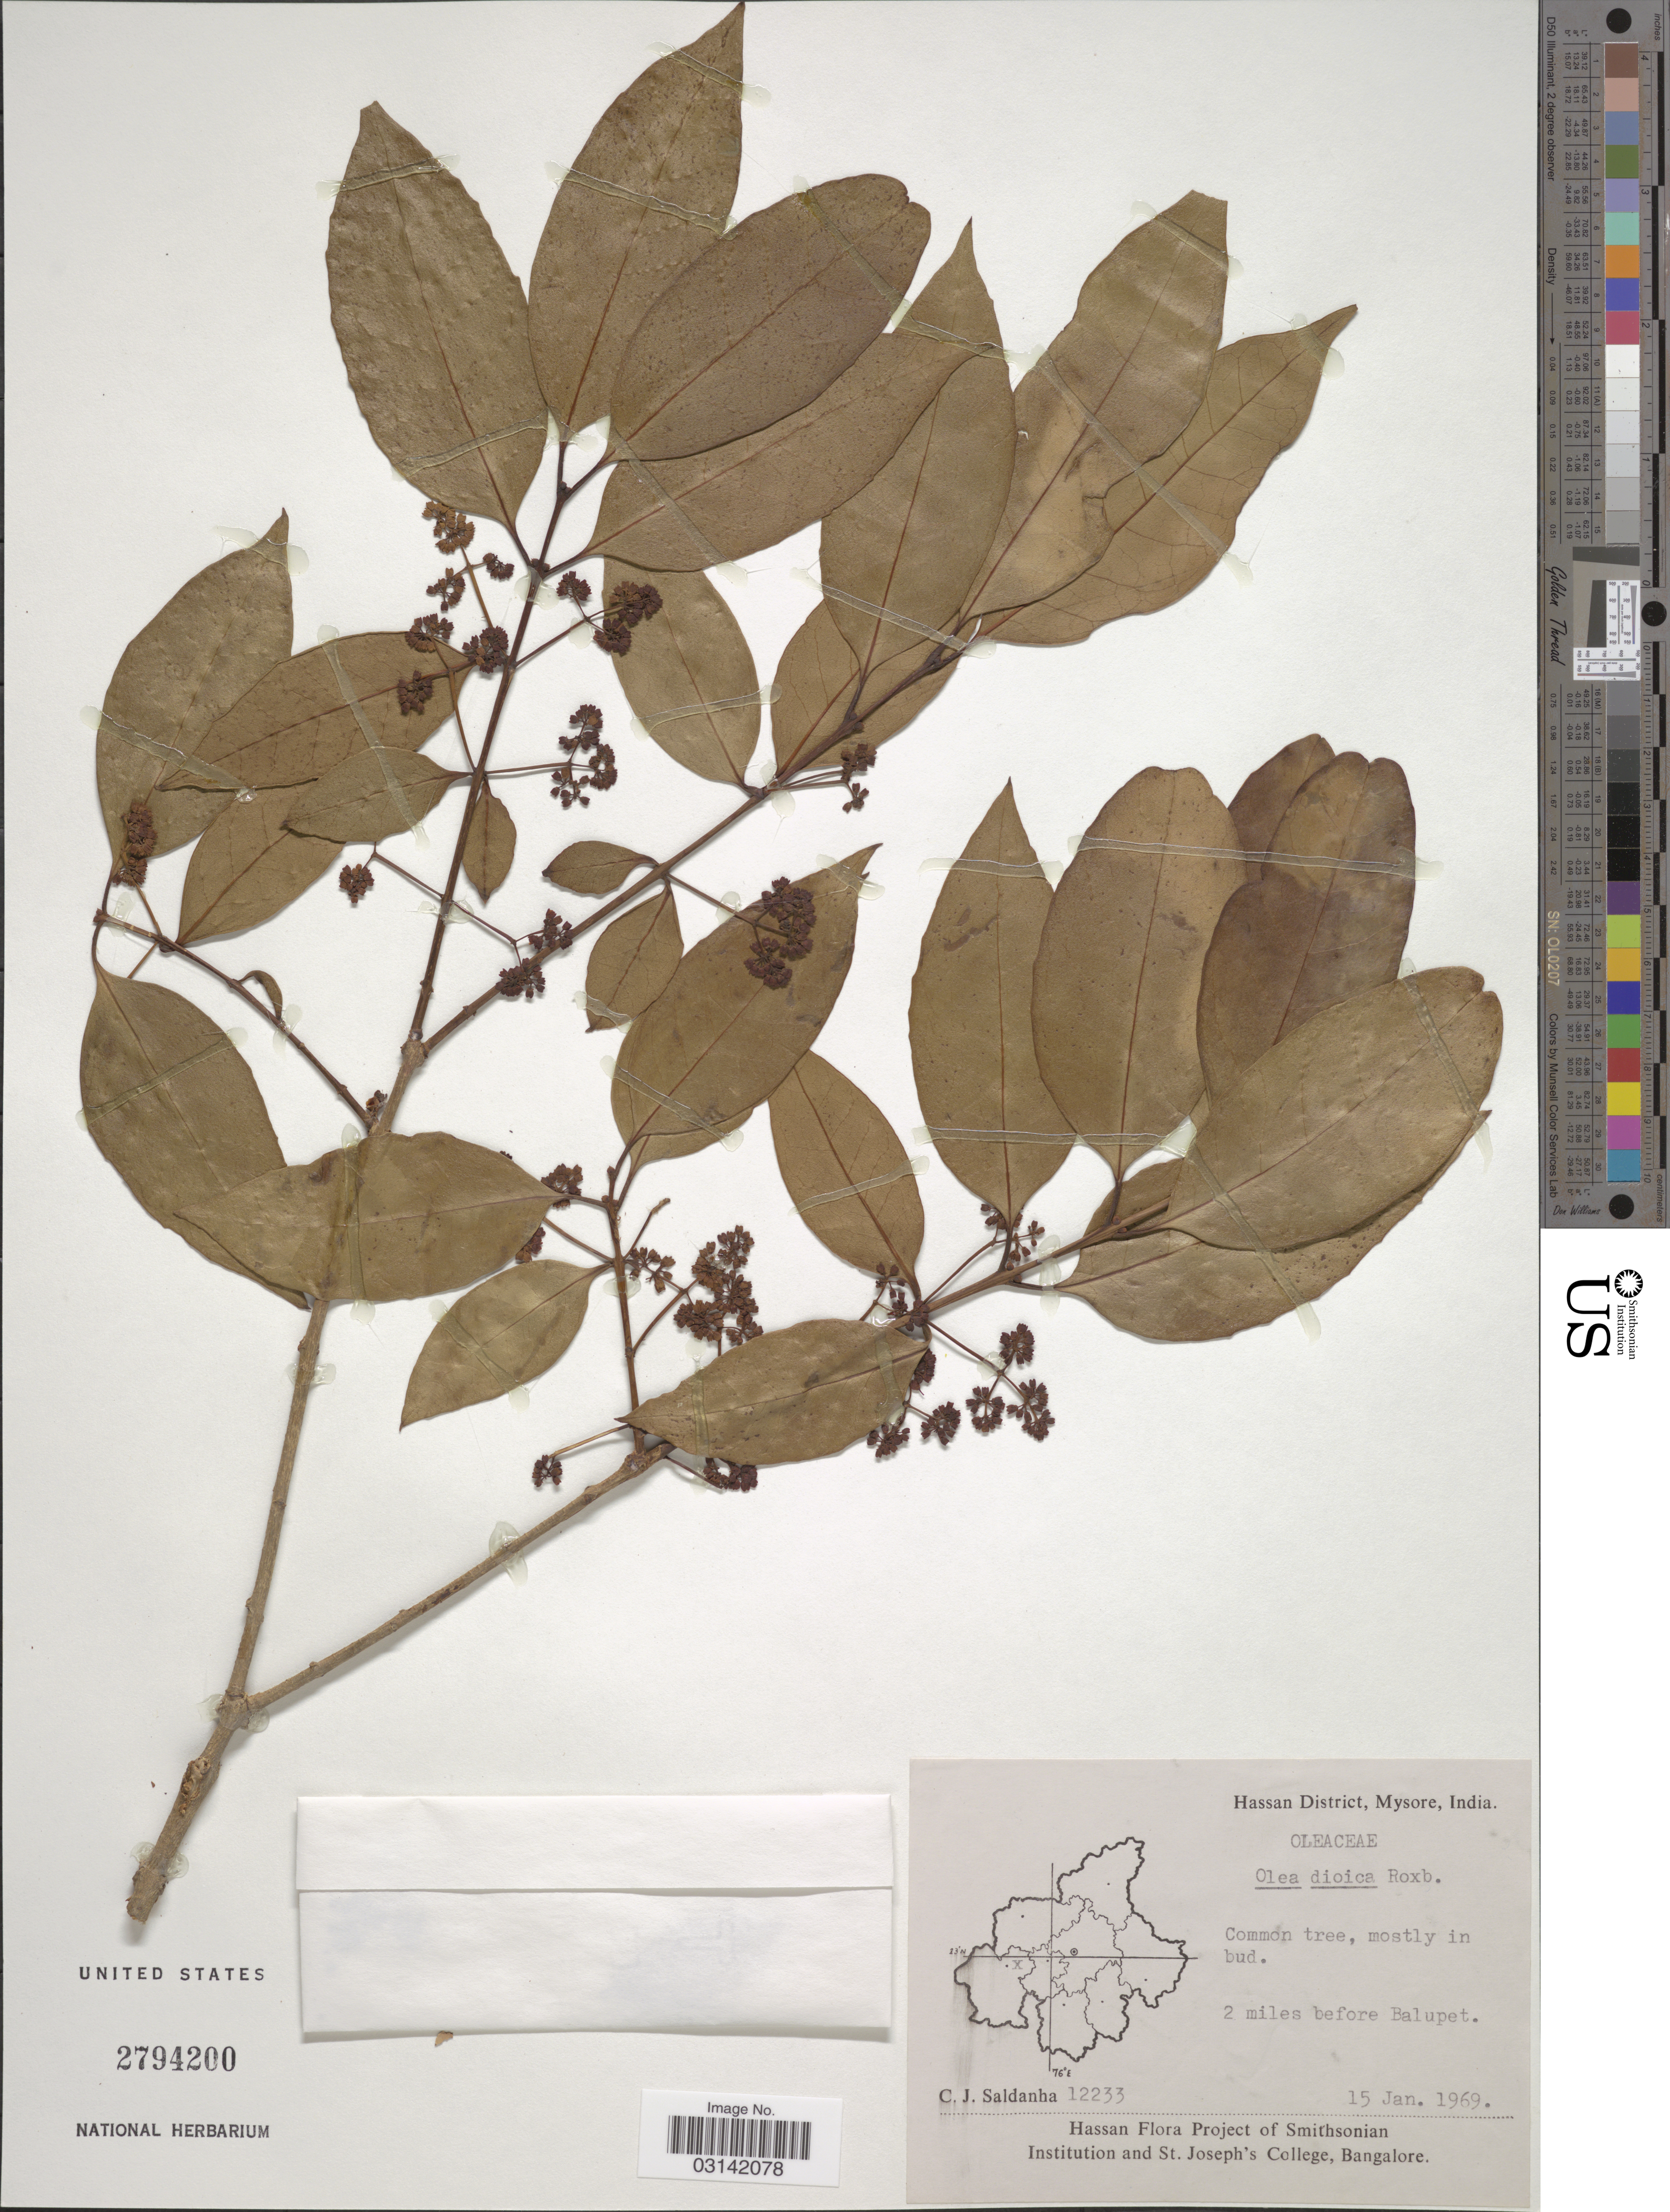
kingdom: Plantae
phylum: Tracheophyta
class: Magnoliopsida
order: Lamiales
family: Oleaceae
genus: Tetrapilus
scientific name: Tetrapilus dioicus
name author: (Roxb.) L.A.S. Johnson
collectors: C. J. Saldanha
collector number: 12233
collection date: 1969-01-15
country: India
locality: Hassan District, Mysore, 2 miles before Balupet.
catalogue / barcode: US 2794200